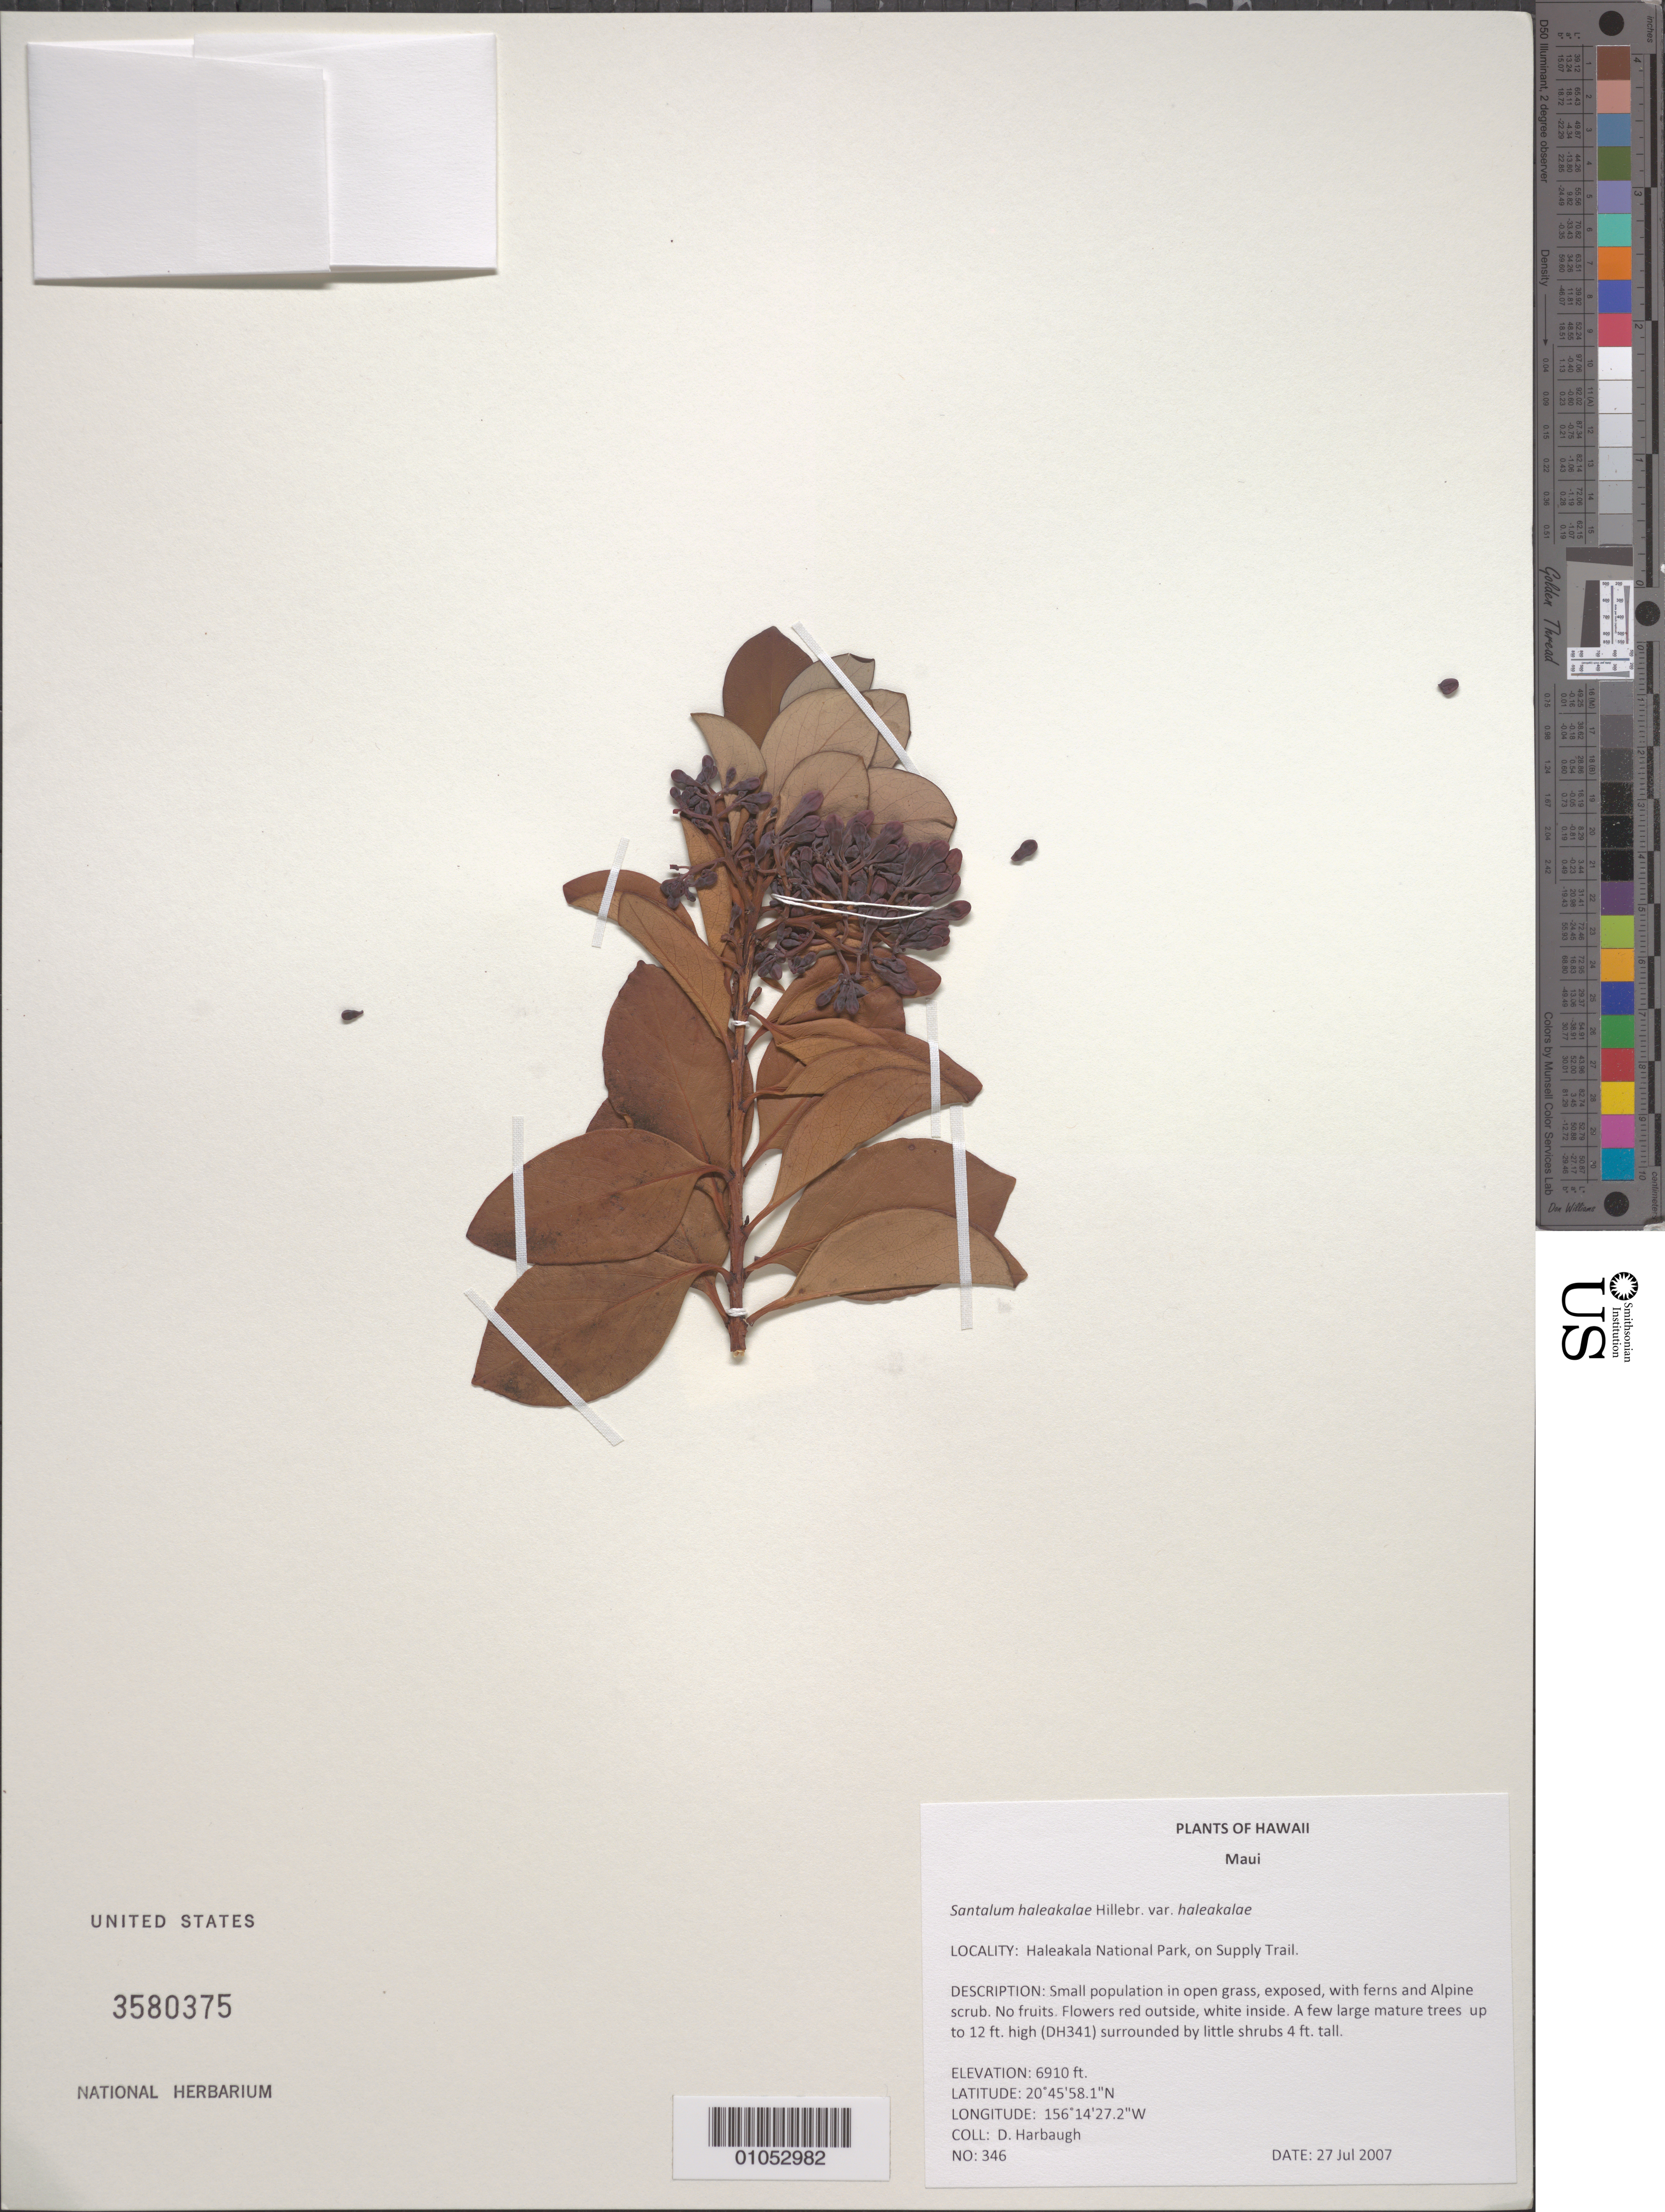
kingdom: Plantae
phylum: Tracheophyta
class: Magnoliopsida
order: Santalales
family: Santalaceae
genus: Santalum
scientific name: Santalum haleakalae var. haleakalae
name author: Hillebr.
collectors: D. Harbaugh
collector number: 346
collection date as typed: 27 Jul 2007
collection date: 2007-07-27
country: United States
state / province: Hawaii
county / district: Maui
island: Maui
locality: Haleakala National Park, on Supply Trail.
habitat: Alpine scrub, in open grass, exposed.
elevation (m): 2106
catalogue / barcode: US 3580375